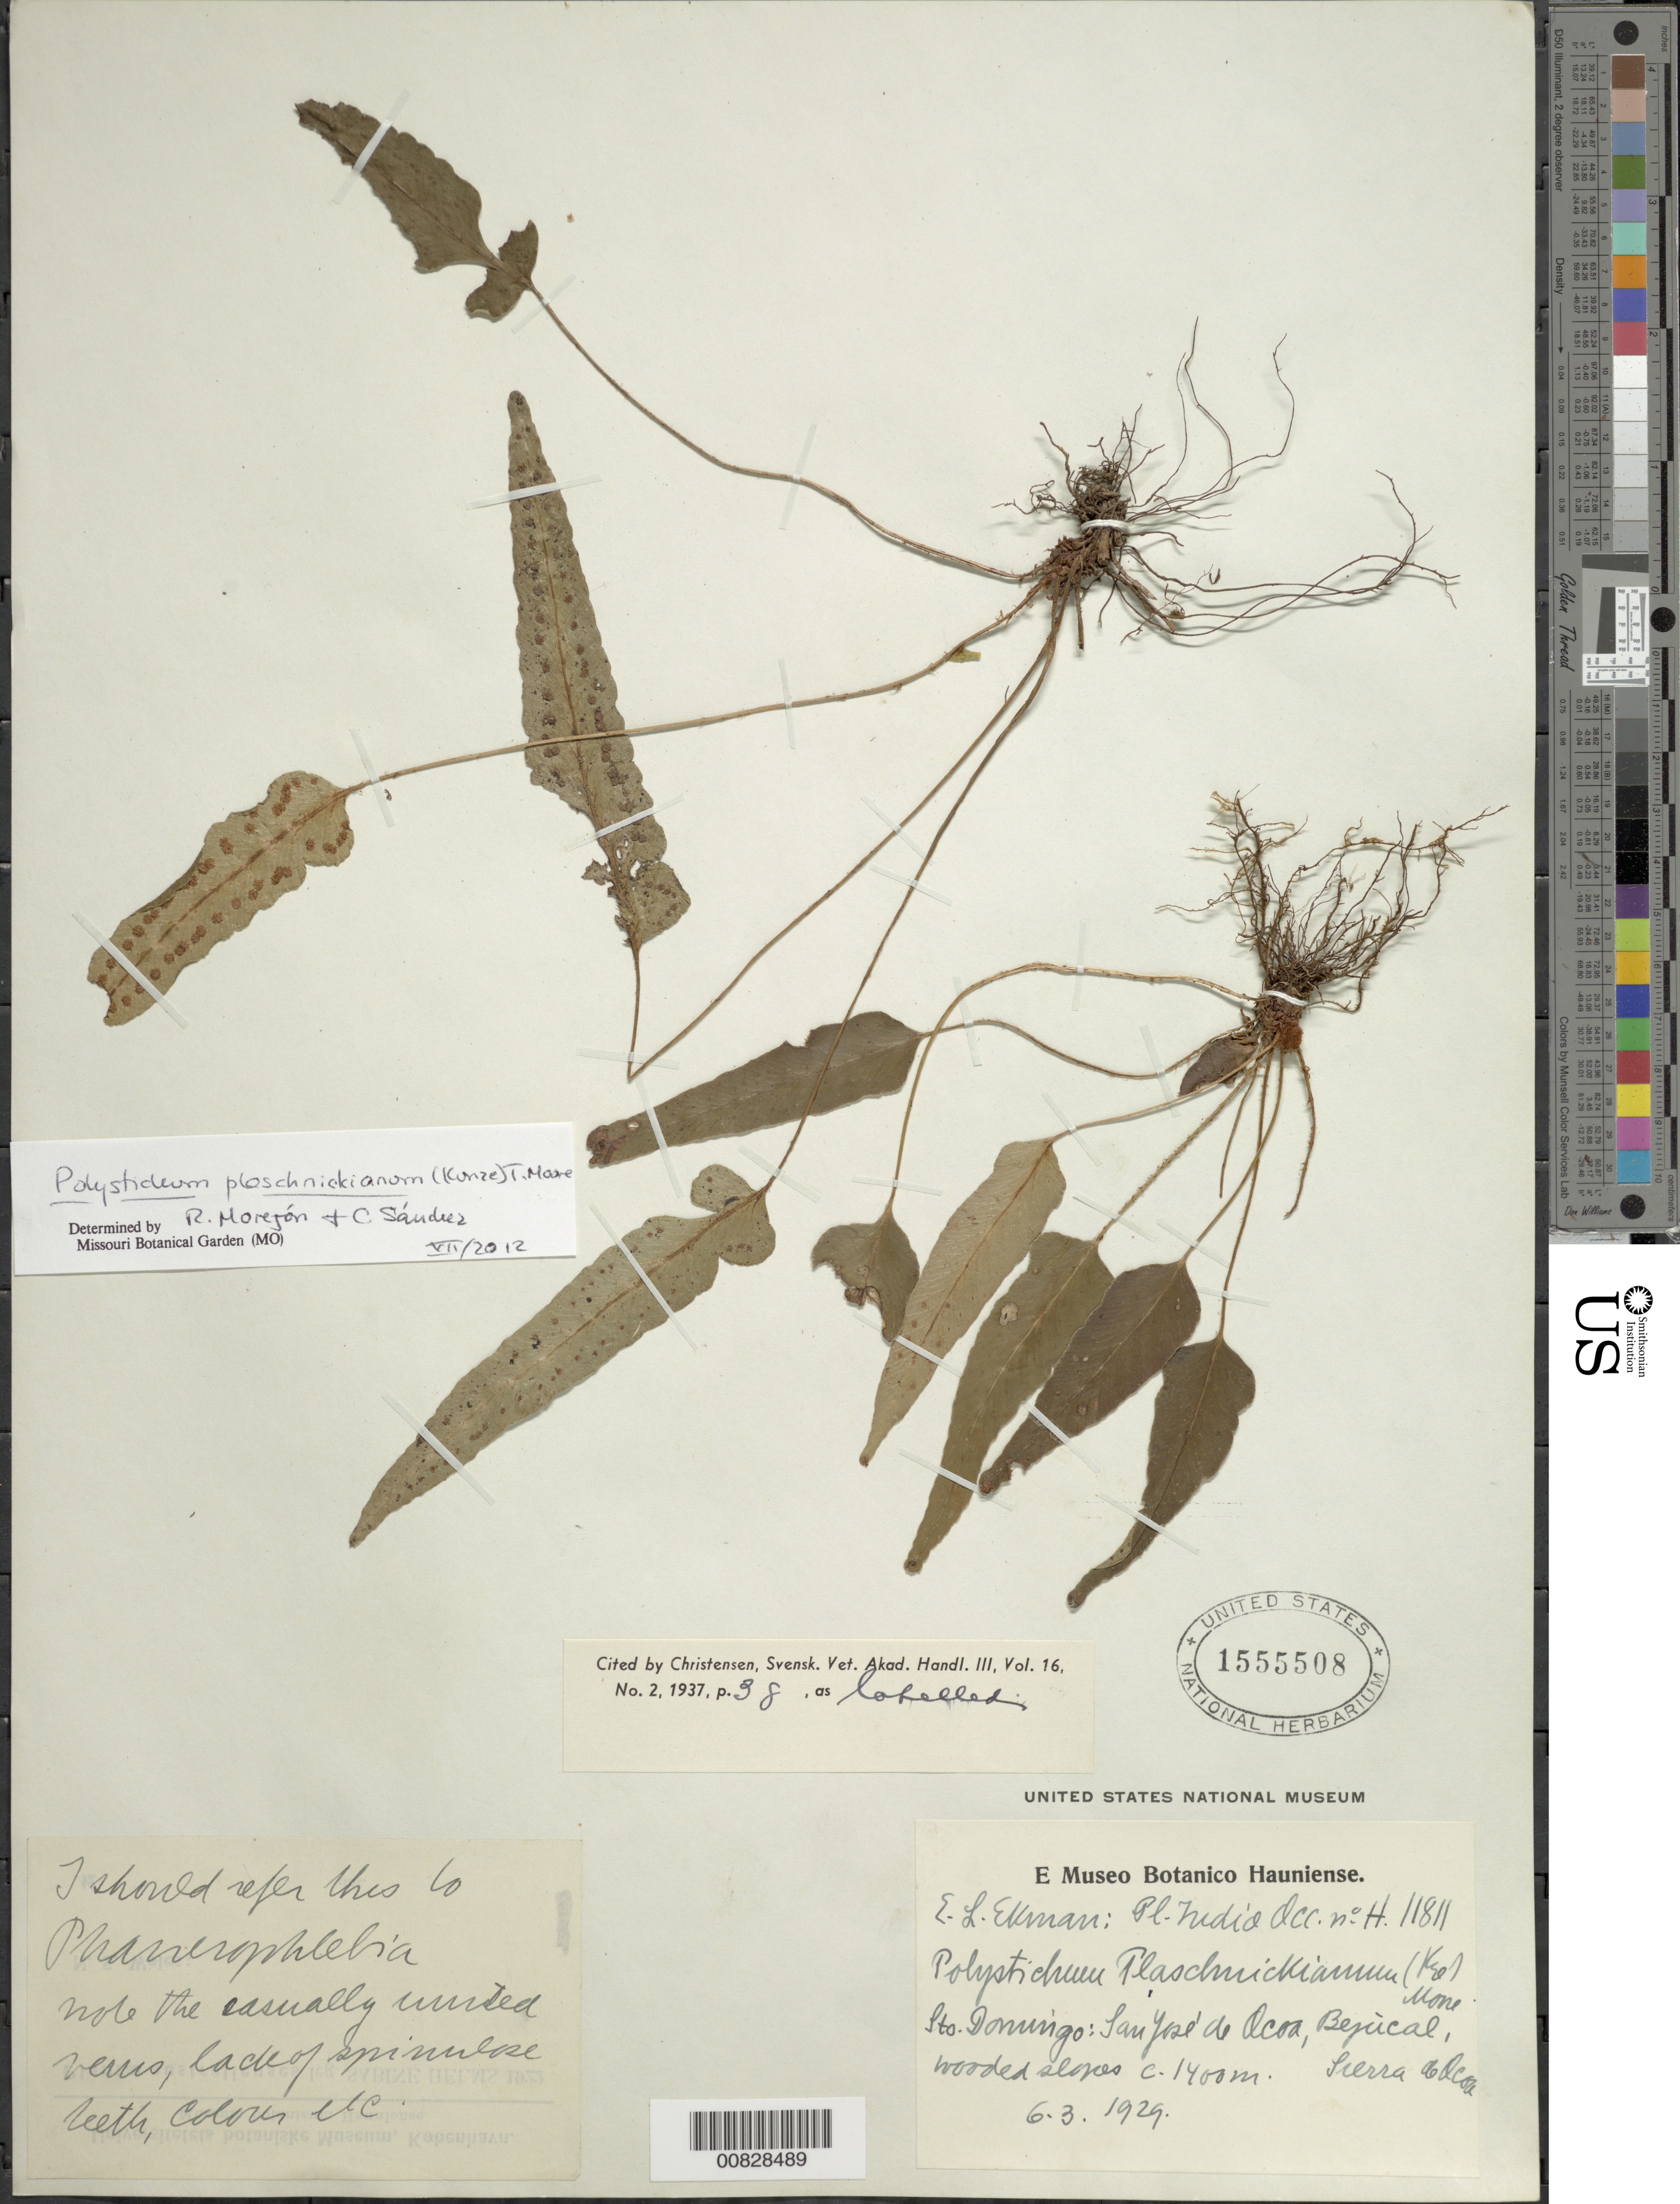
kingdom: Plantae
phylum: Tracheophyta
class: Polypodiopsida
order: Polypodiales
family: Dryopteridaceae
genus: Polystichum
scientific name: Polystichum plaschnickianum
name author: (Kunze) Moore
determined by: Christensen, C. F. A.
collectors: E. L. Ekman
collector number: H 11811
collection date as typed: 06 Mar 1929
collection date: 1929-03-06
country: Dominican Republic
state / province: Azua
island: Hispaniola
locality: Sierra de Ocoa, San José de Ocoa, Bejucal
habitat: Steep wooded slope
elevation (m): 1400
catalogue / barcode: US 1555508